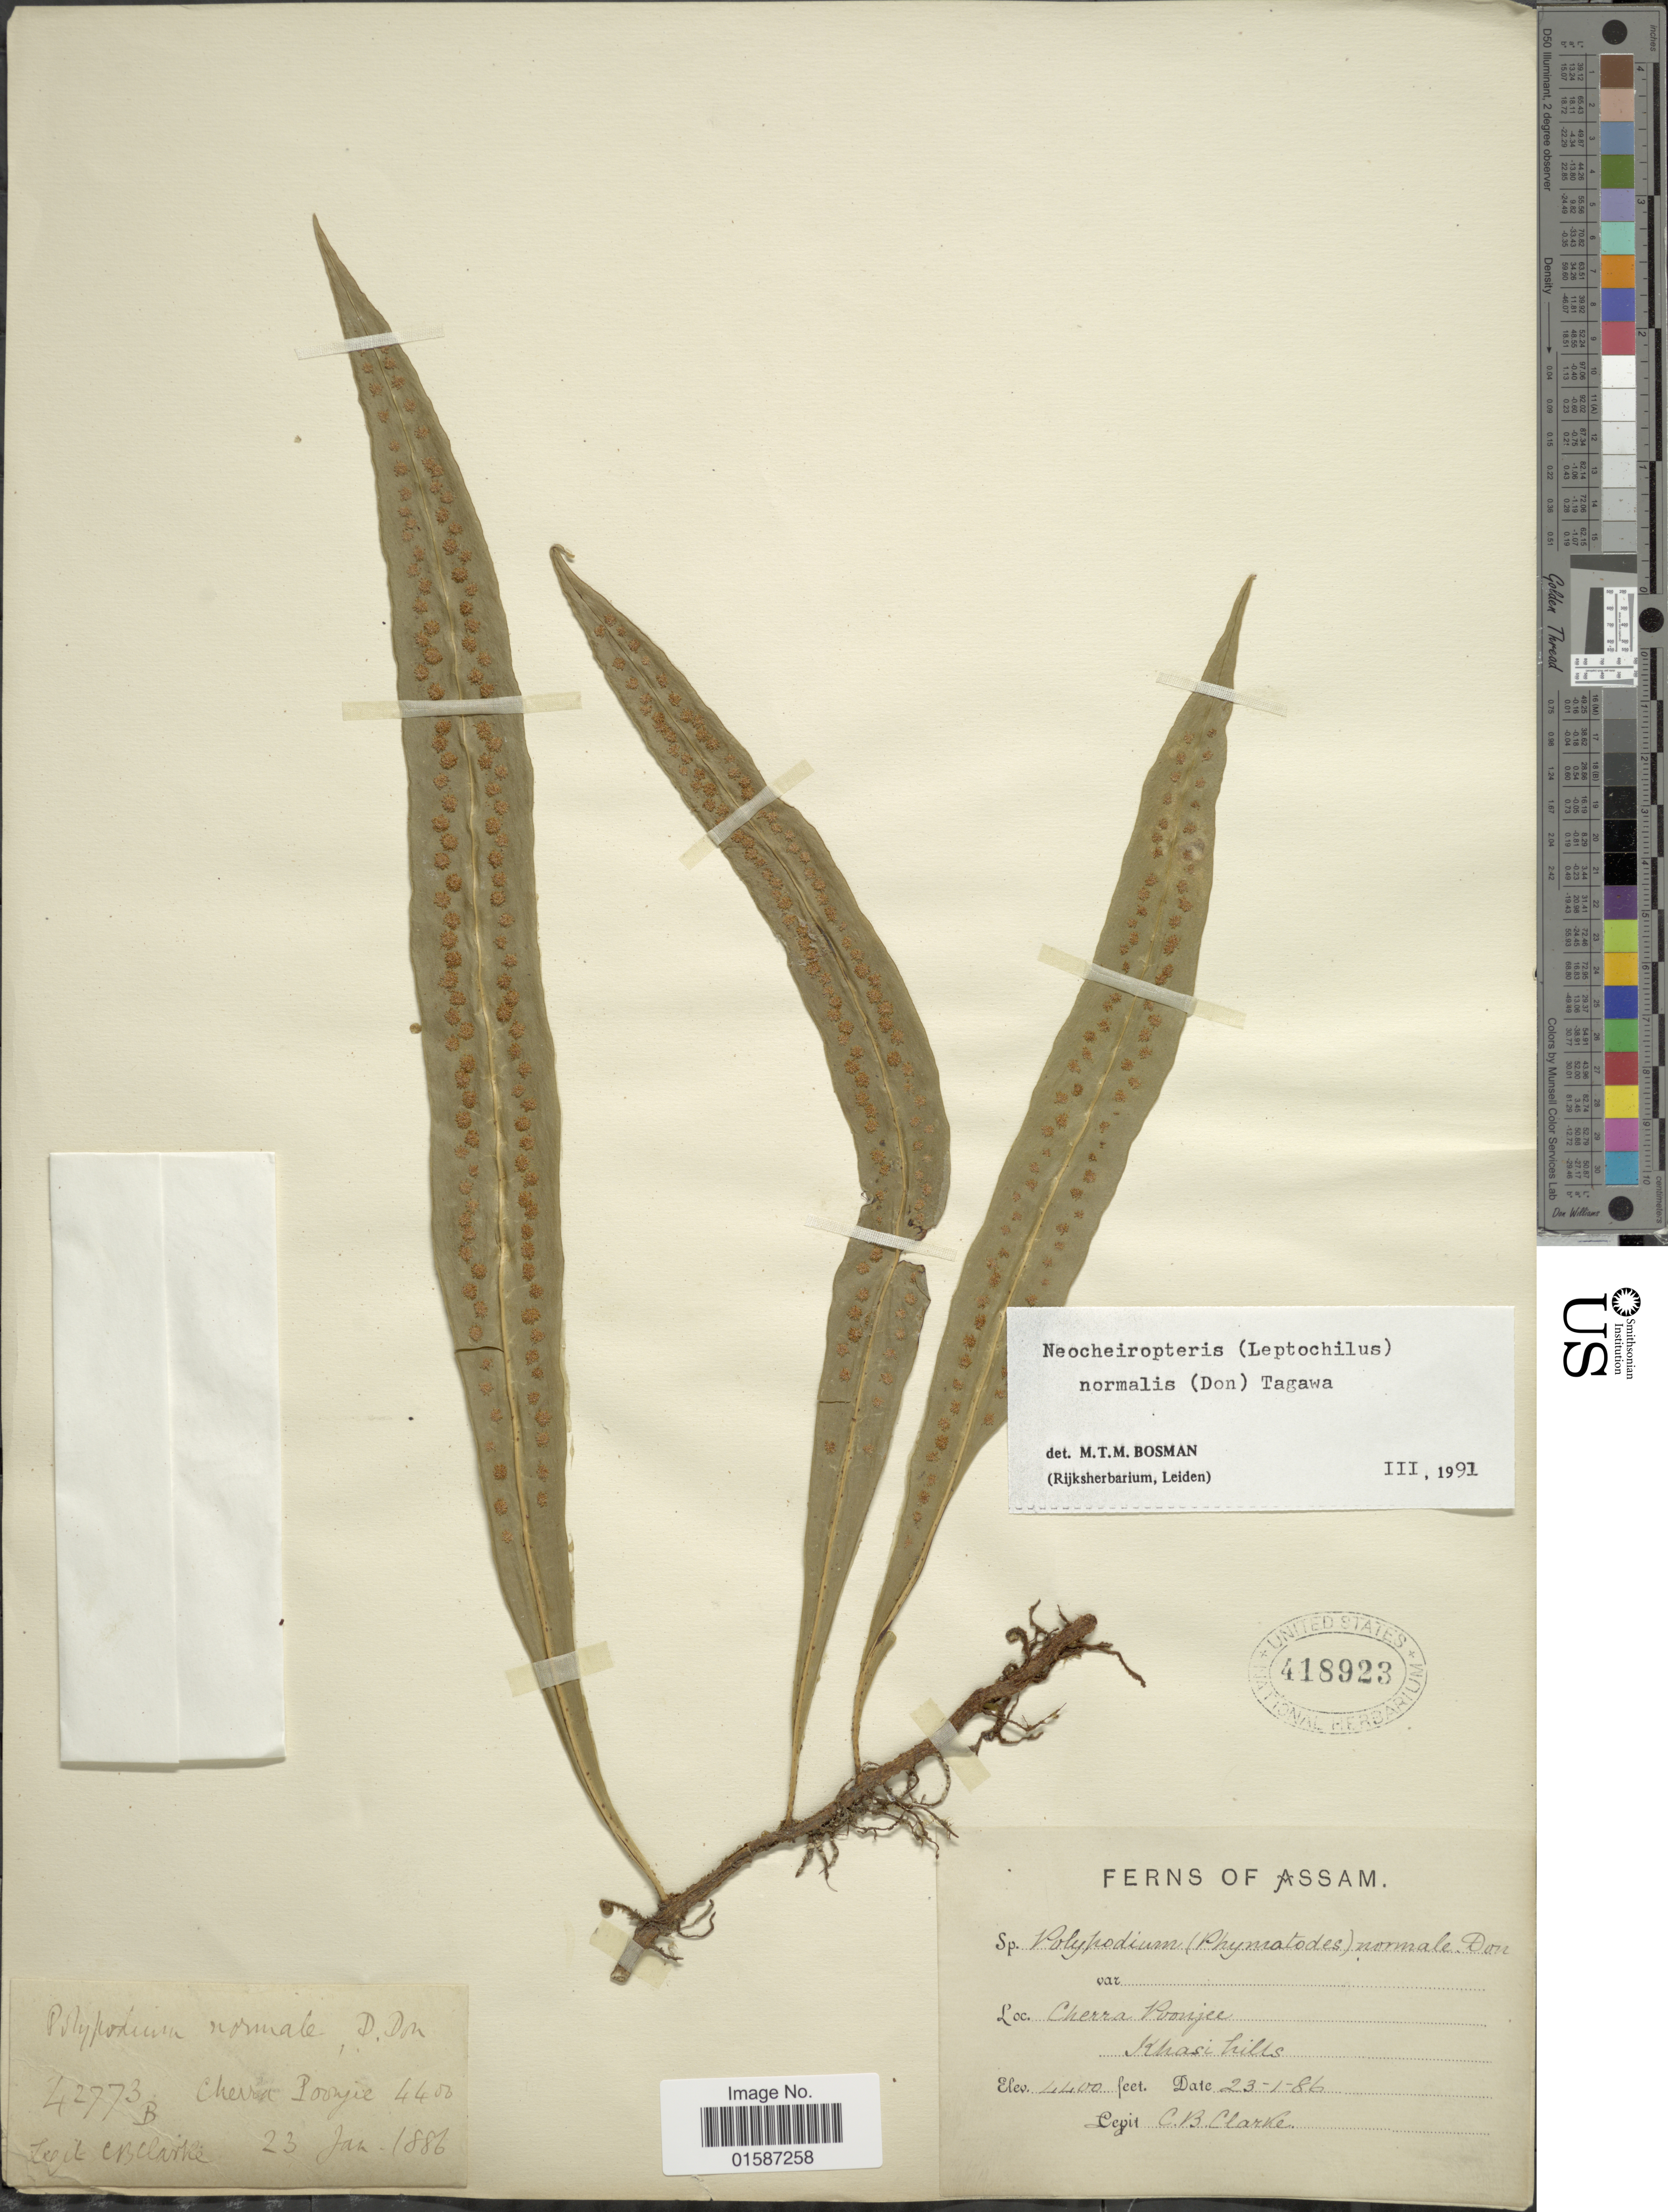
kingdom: Plantae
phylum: Tracheophyta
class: Polypodiopsida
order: Polypodiales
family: Polypodiaceae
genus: Tricholepidium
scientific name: Tricholepidium normale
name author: (D. Don) Ching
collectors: C. B. Clarke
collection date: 1886-01-23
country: India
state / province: Meghalaya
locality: Assam, Cherra Poonjee, Khasi Hills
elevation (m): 1341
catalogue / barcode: US 418923